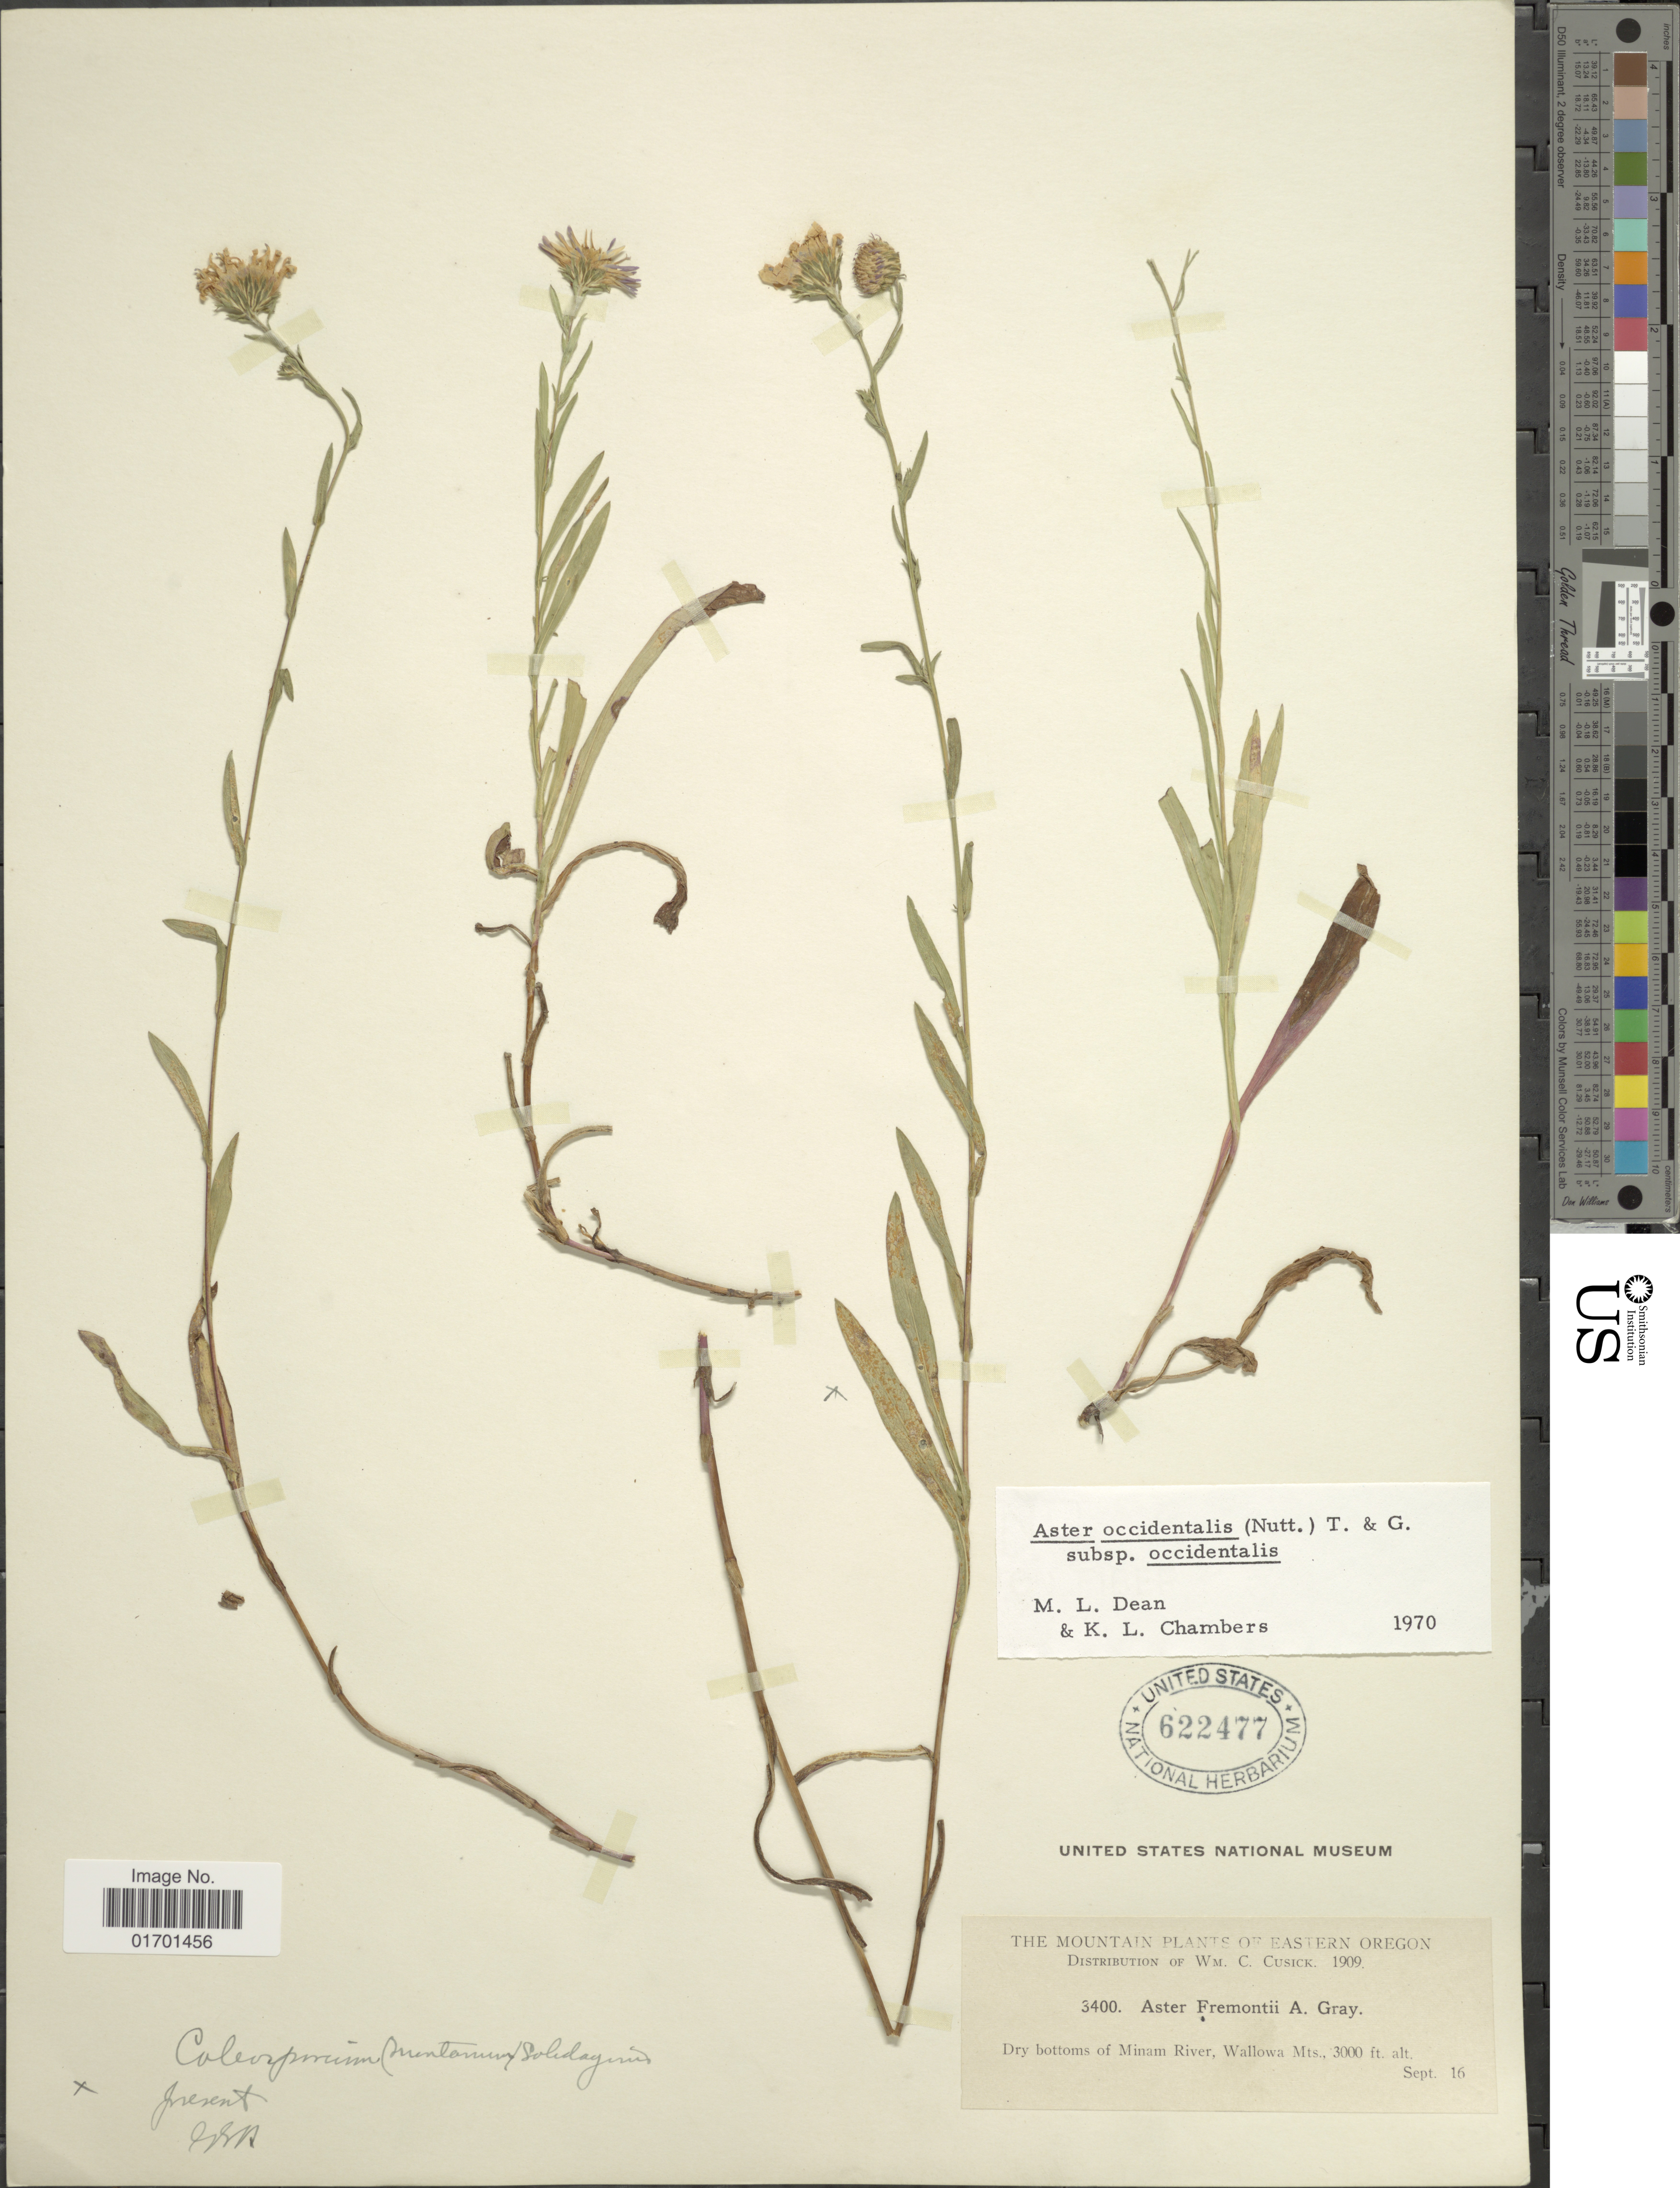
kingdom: Plantae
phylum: Tracheophyta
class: Magnoliopsida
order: Asterales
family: Asteraceae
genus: Symphyotrichum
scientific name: Symphyotrichum spathulatum var. spathulatum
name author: (Lindl.) G.L. Nesom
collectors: W. C. Cusick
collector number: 3400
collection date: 1909-09-16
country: United States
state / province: Oregon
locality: Eastern Oregon, Dry bottoms of Minam River, Wallowa Mts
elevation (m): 914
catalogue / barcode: US 622477